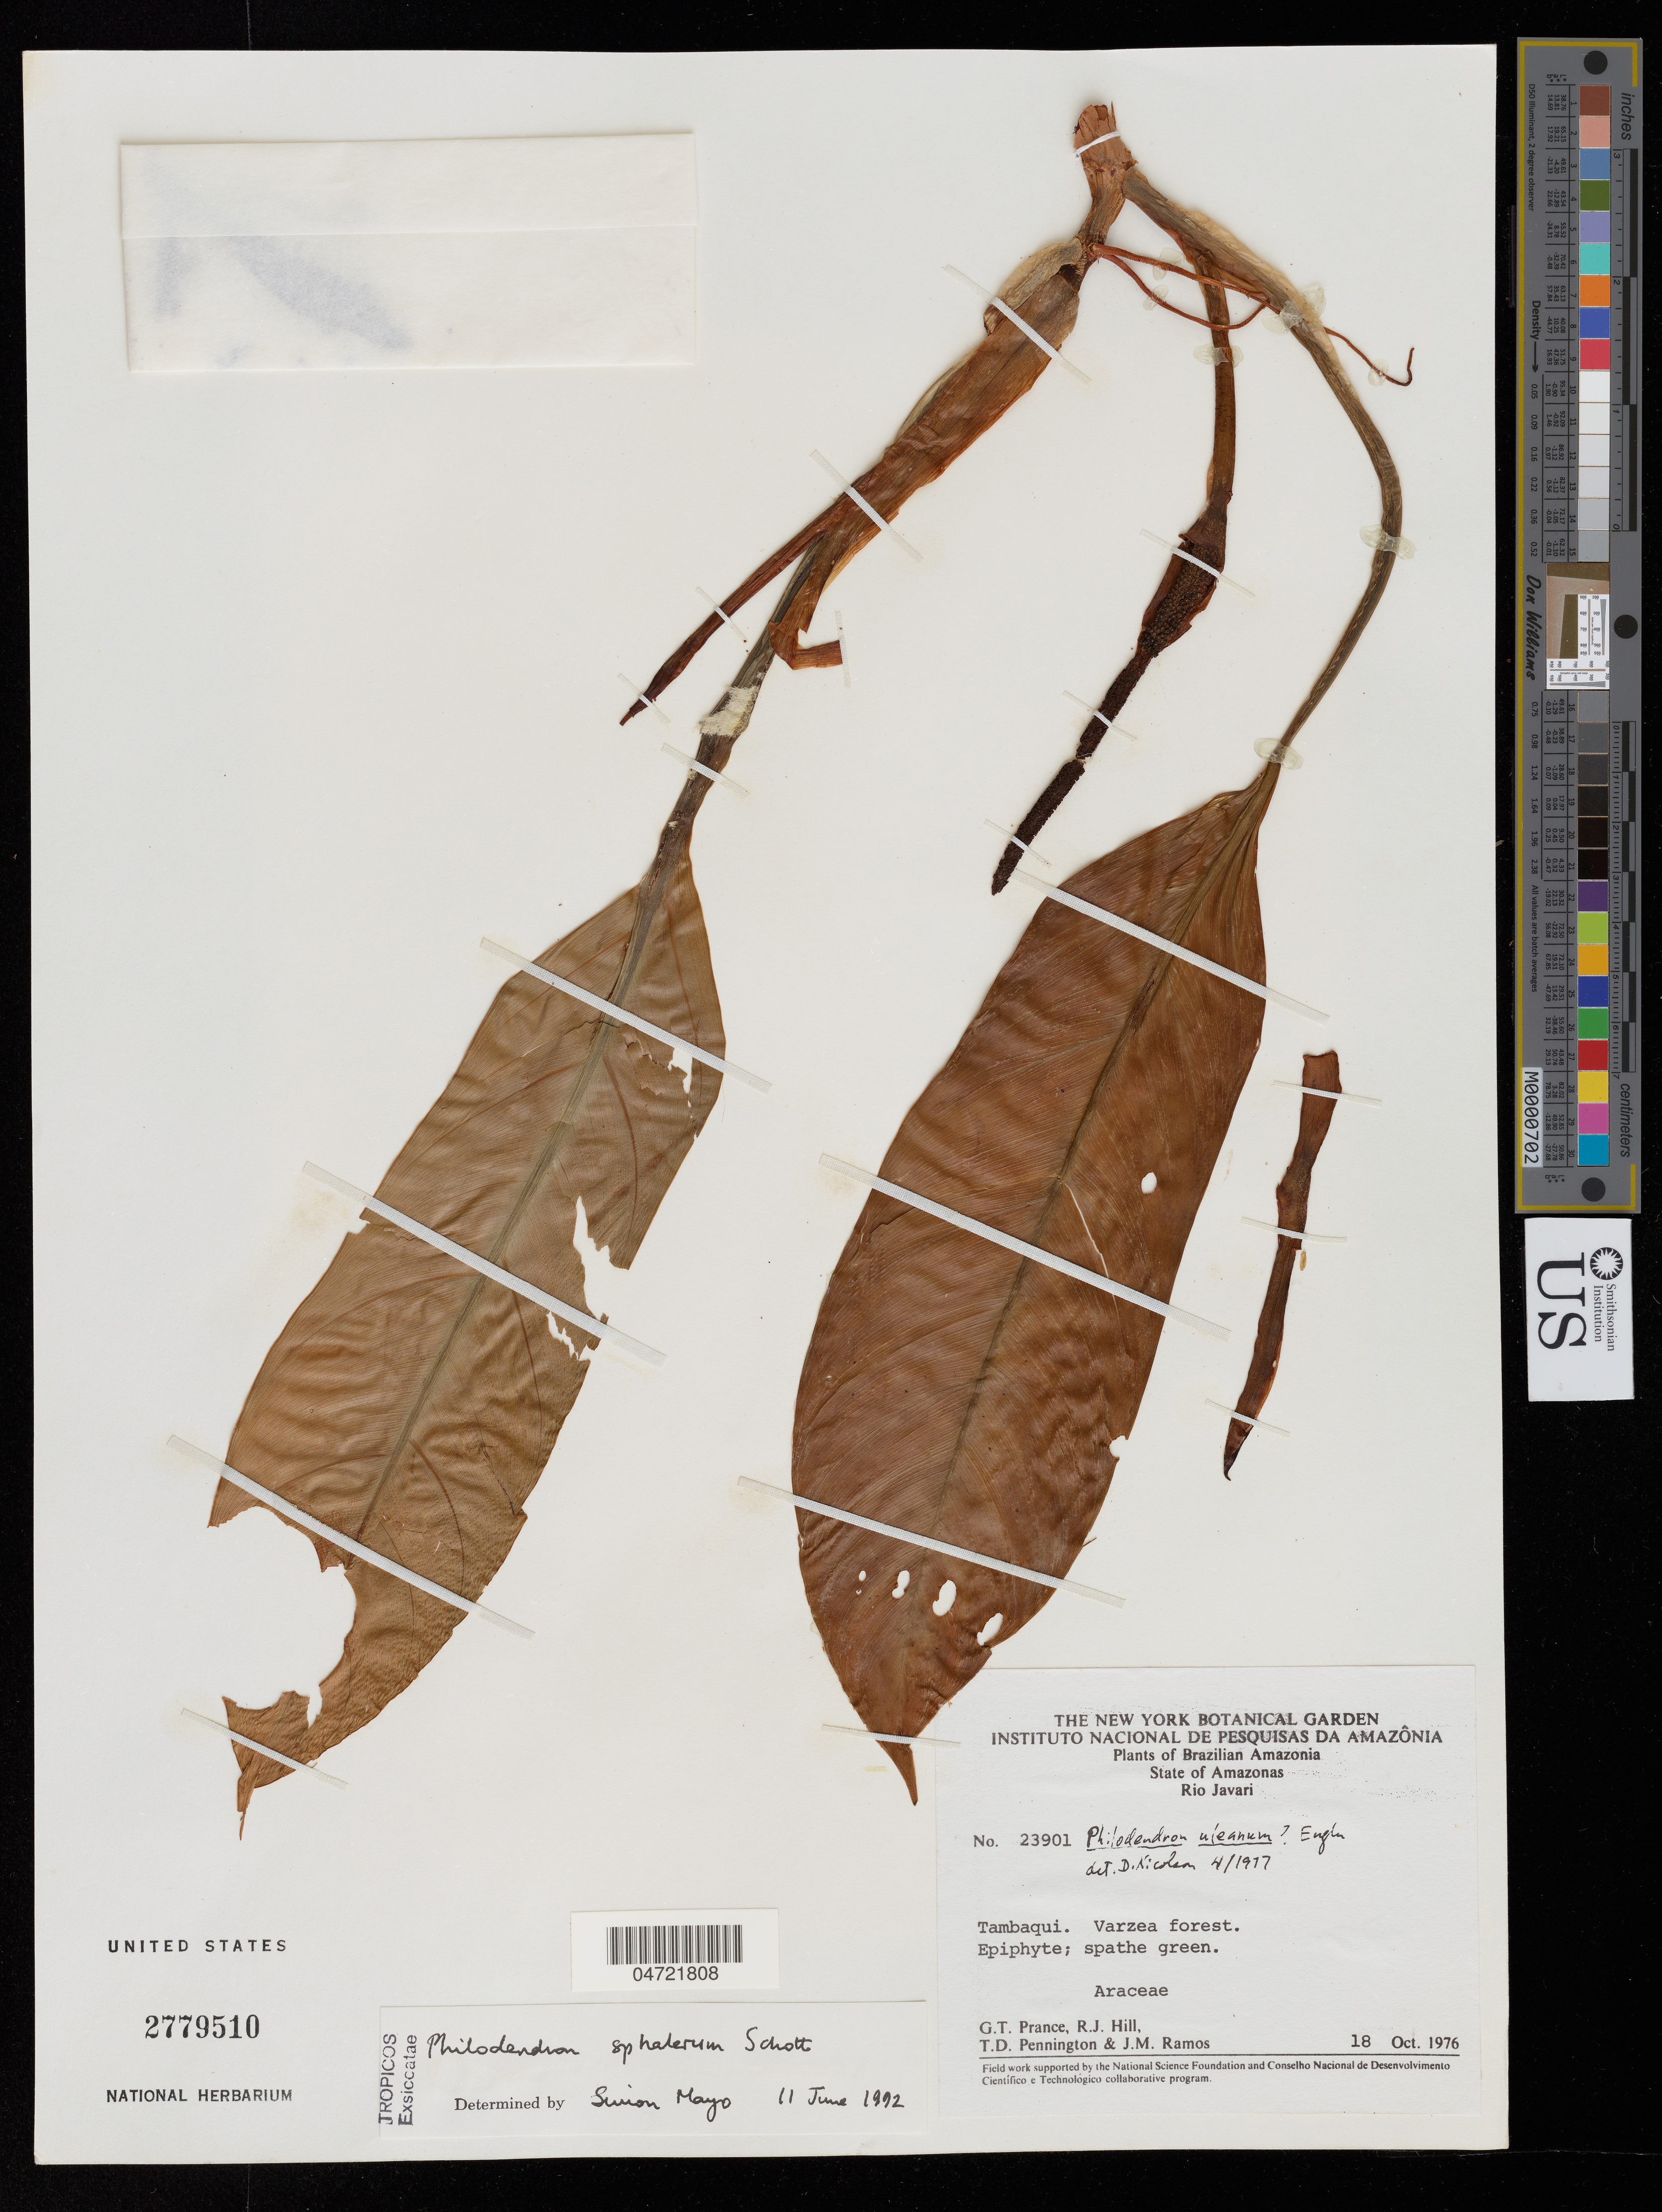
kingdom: Plantae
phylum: Tracheophyta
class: Liliopsida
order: Alismatales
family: Araceae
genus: Philodendron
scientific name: Philodendron sphalerum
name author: Schott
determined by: Croat, Thomas B., Missouri Botanical Garden (MO)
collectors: G. T. Prance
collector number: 15613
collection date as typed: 27 Oct 1971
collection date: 1971-10-27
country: Brazil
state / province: Amazonas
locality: Basin of Rio Negro; Tapuruquara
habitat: Forest on terra firme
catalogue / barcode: US 2705065